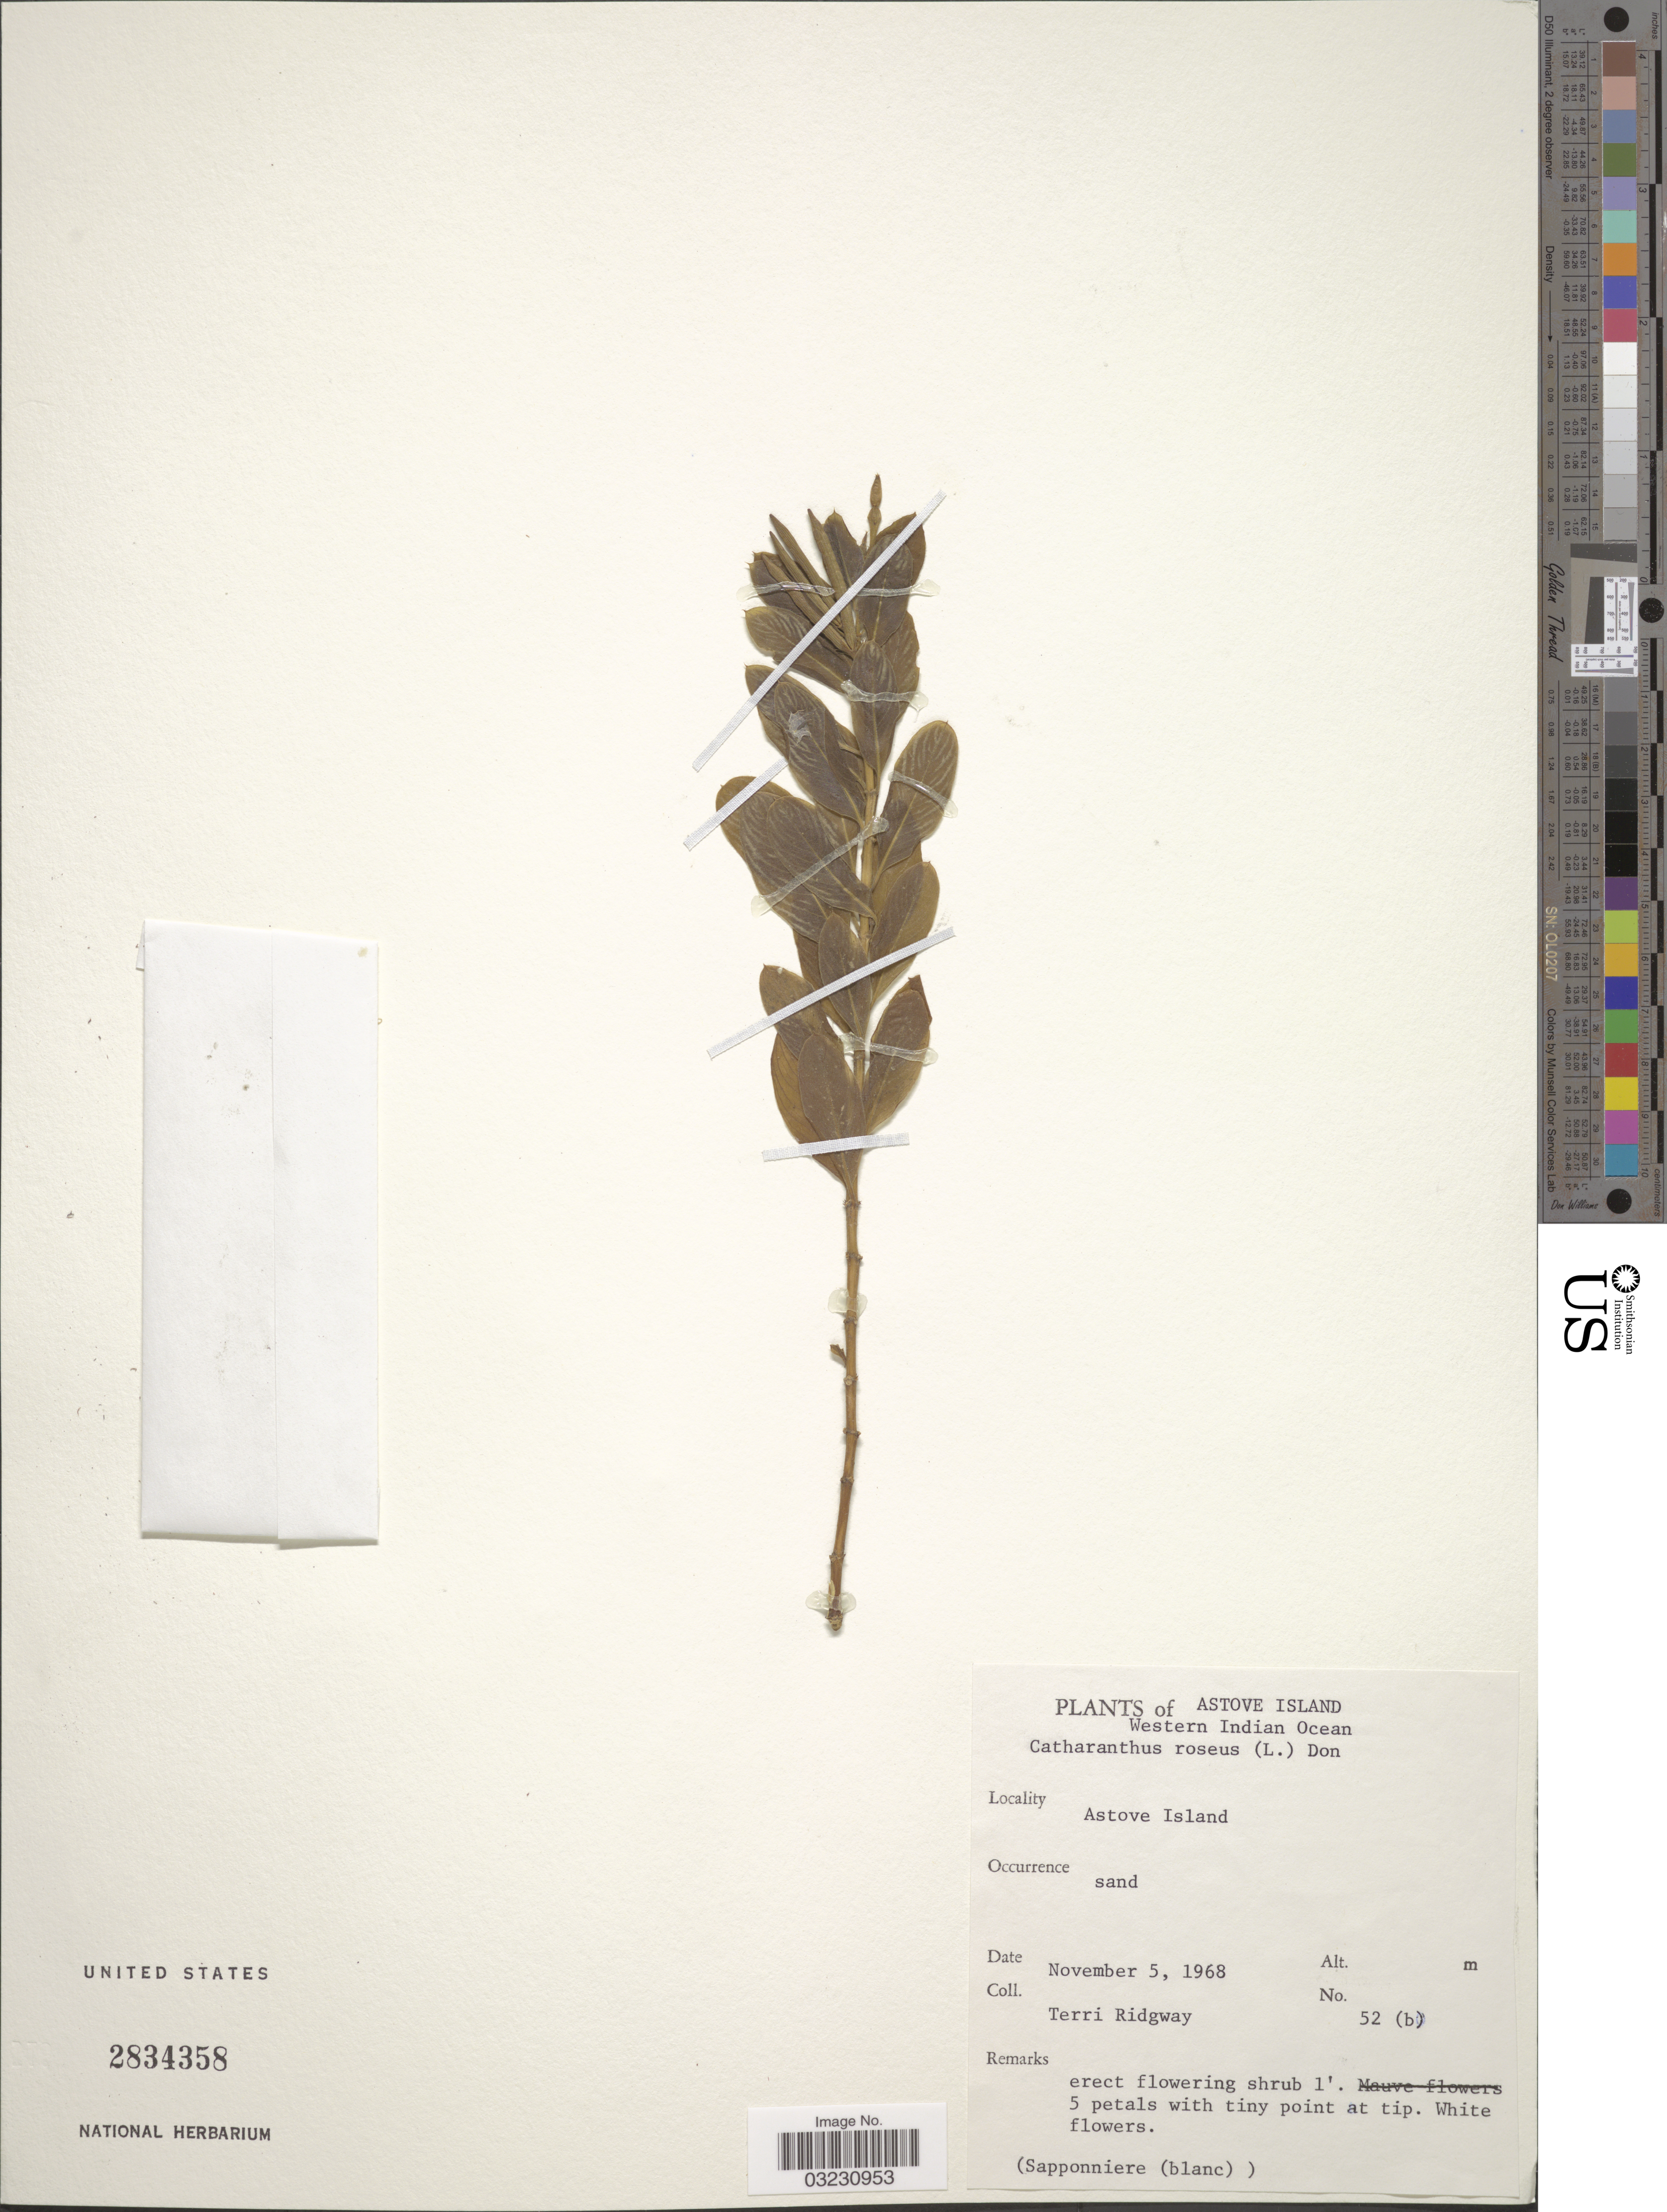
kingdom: Plantae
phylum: Tracheophyta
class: Magnoliopsida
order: Gentianales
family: Apocynaceae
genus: Catharanthus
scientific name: Catharanthus roseus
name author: (L.) G. Don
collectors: T. Ridgway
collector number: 52(b)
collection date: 1968-11-05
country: Seychelles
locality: Astove Island. Western Indian Ocean. Astove Island.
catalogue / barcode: US 2834358